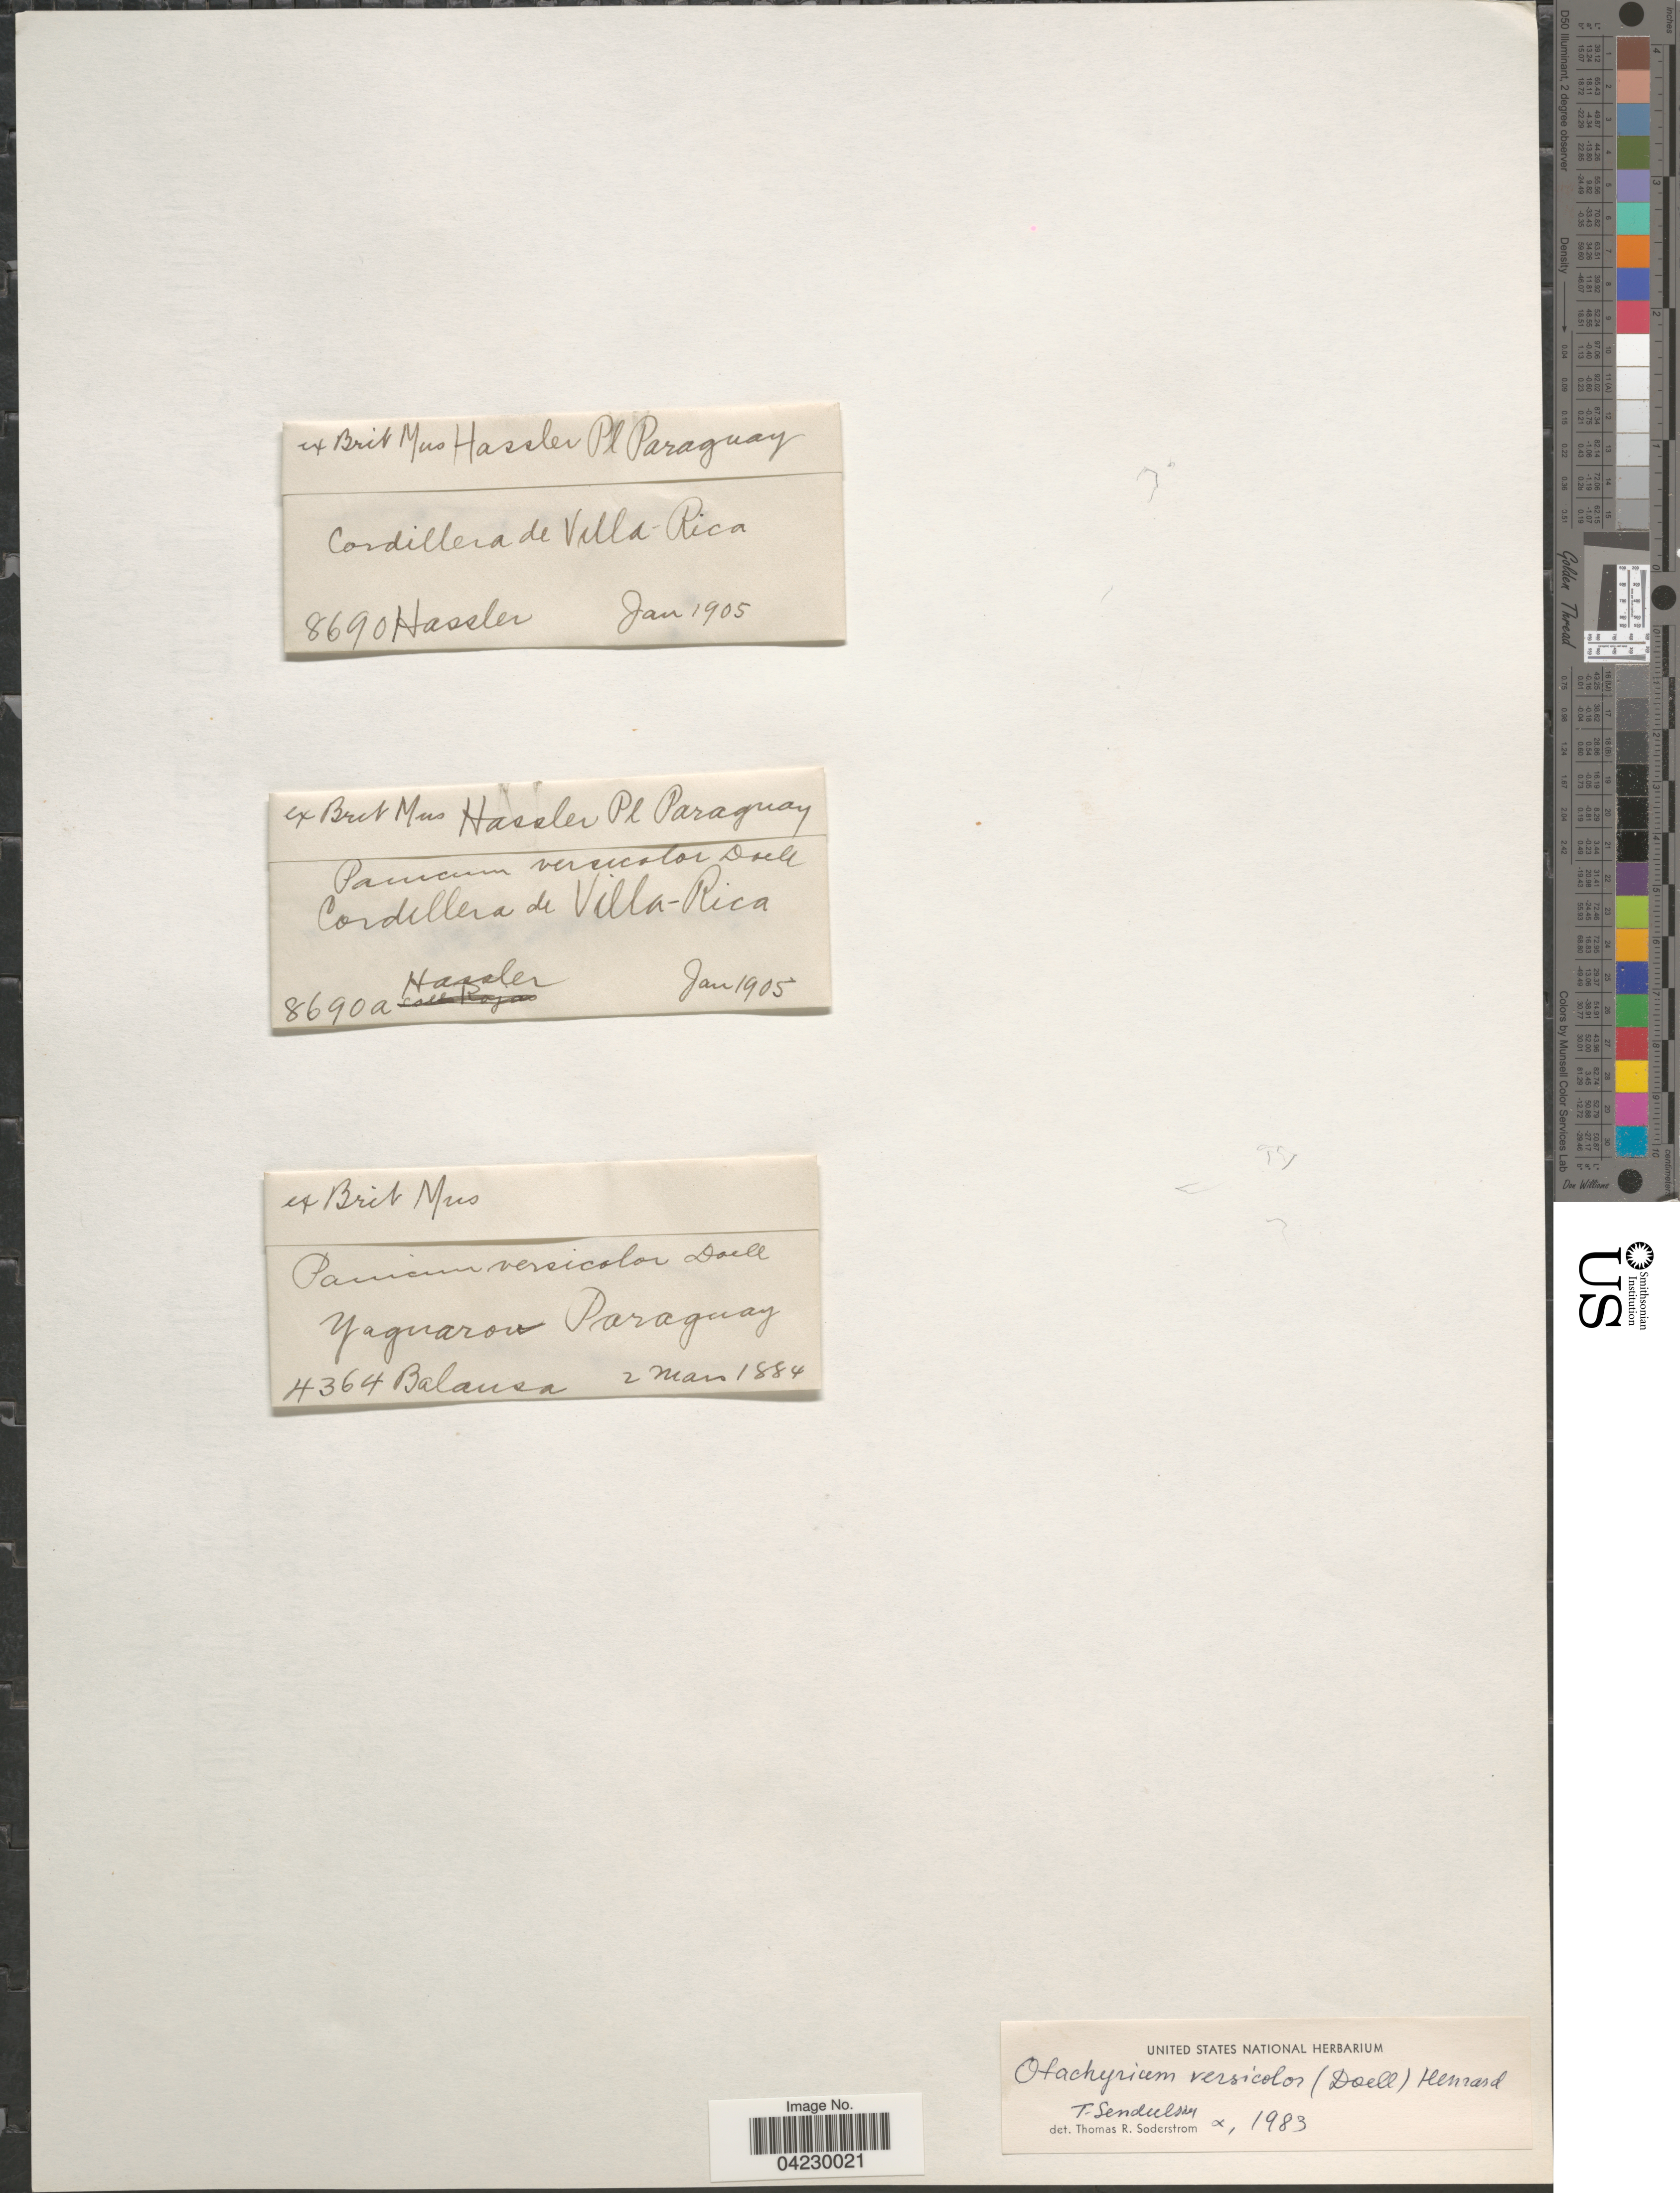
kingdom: Plantae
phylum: Tracheophyta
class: Liliopsida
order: Poales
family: Poaceae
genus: Otachyrium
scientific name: Otachyrium versicolor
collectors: Hassler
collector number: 8690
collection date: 1905-01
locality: Cordillera de Villa-Rica.